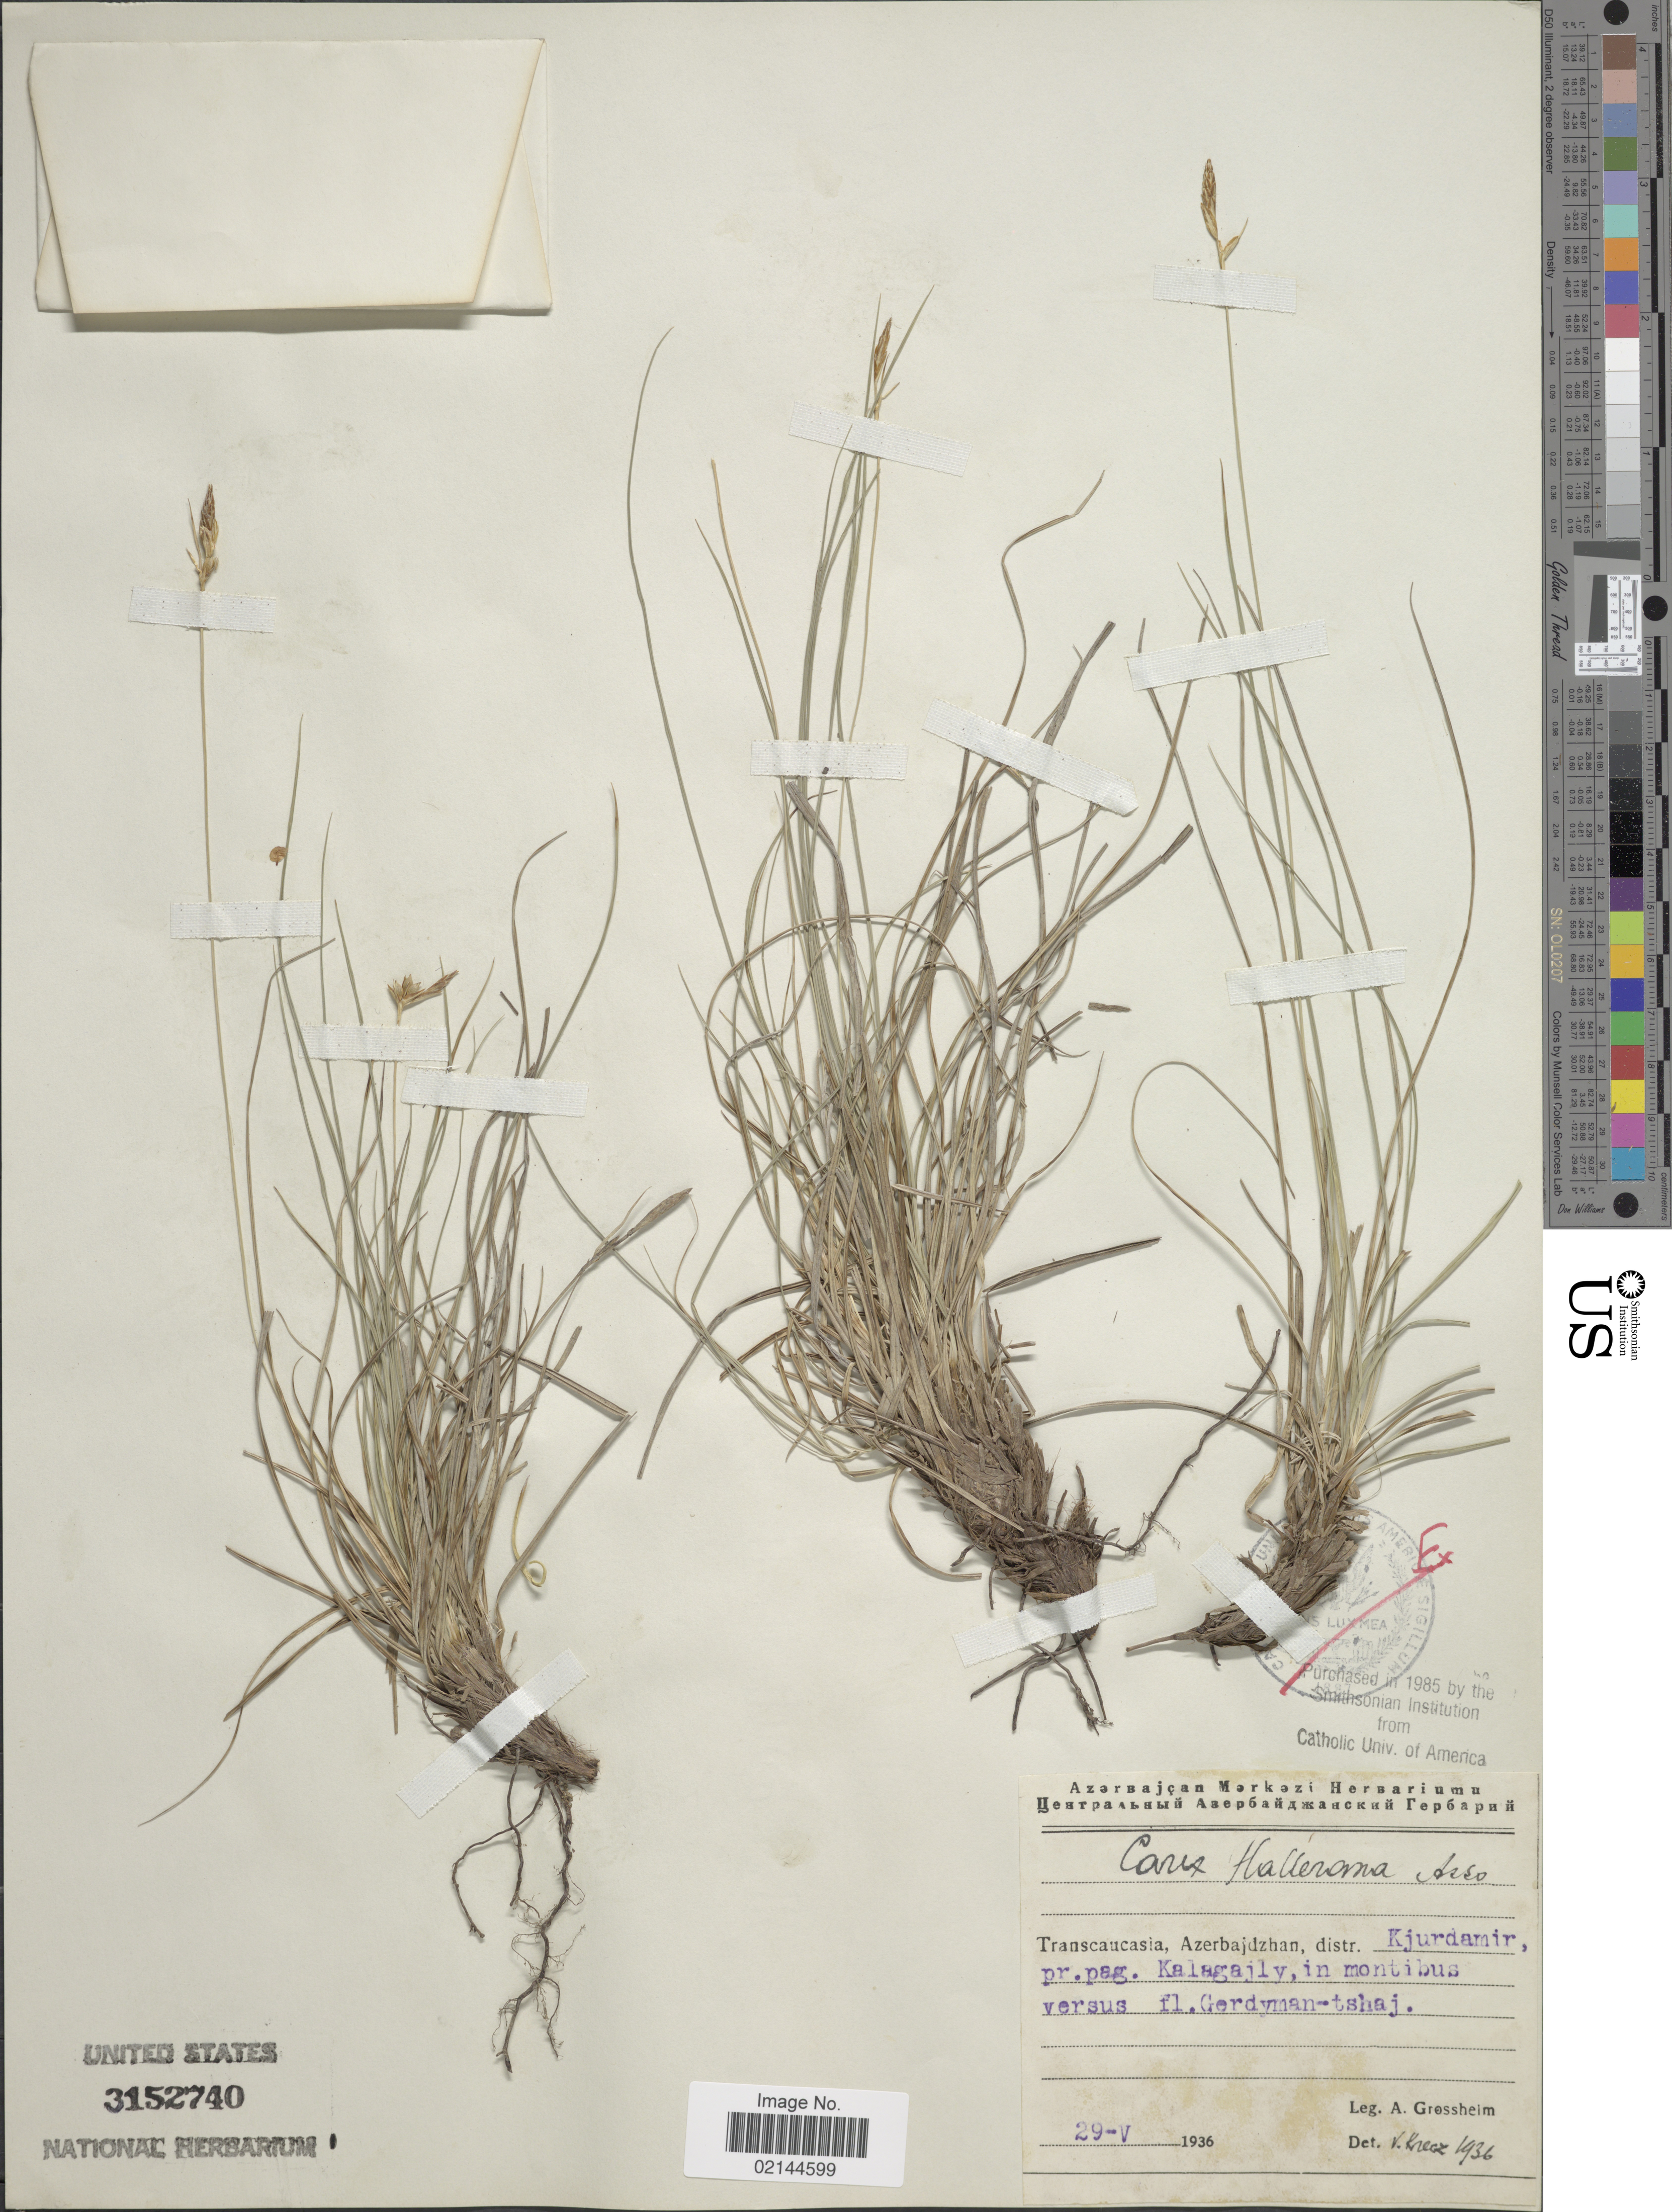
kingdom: Plantae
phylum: Tracheophyta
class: Liliopsida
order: Poales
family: Cyperaceae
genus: Carex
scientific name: Carex halleriana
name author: Asso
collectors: A. Grossheim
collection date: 1936-05-29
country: Azerbaijan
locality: Transcaucasia, Azerbajdzhan, distr. Kjurdamir, pr. pag. Kalagajly, in mountains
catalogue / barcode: US 3152740